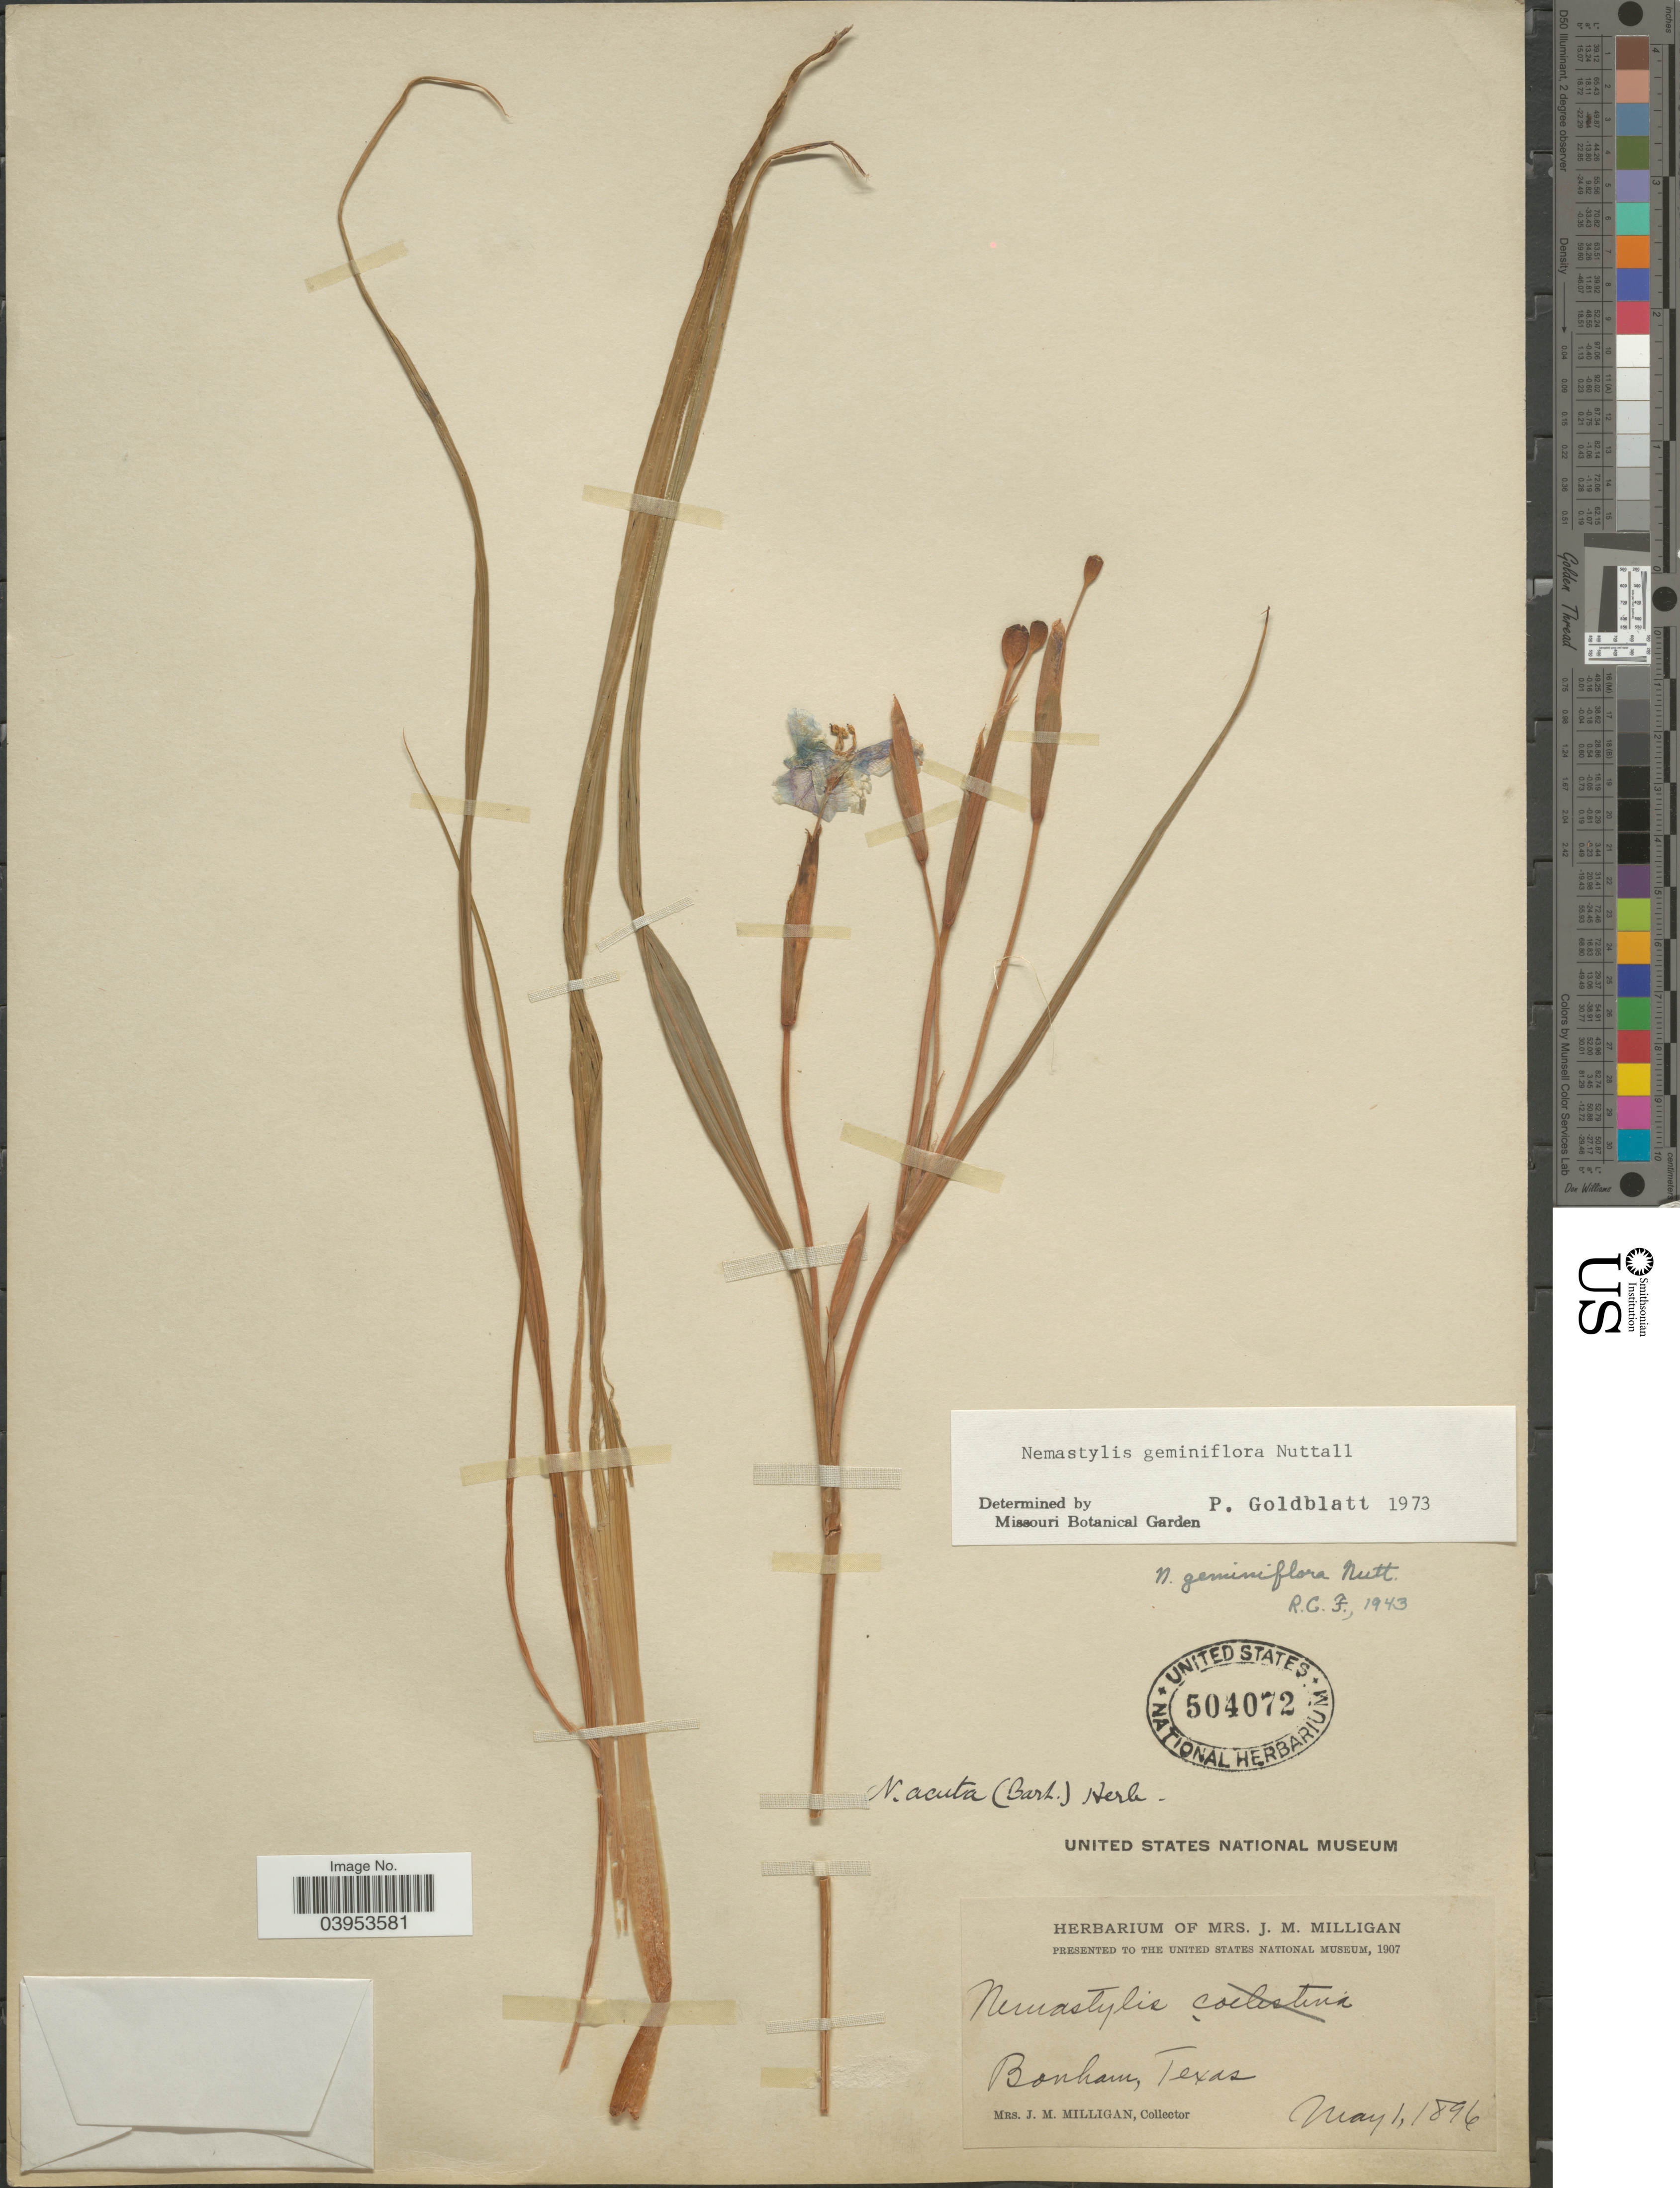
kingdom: Plantae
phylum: Tracheophyta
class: Liliopsida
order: Asparagales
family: Iridaceae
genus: Nemastylis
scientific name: Nemastylis geminiflora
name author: Nutt.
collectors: J. Milligan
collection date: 1896-05-01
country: United States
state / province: Texas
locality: Bonham.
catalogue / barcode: US 504072